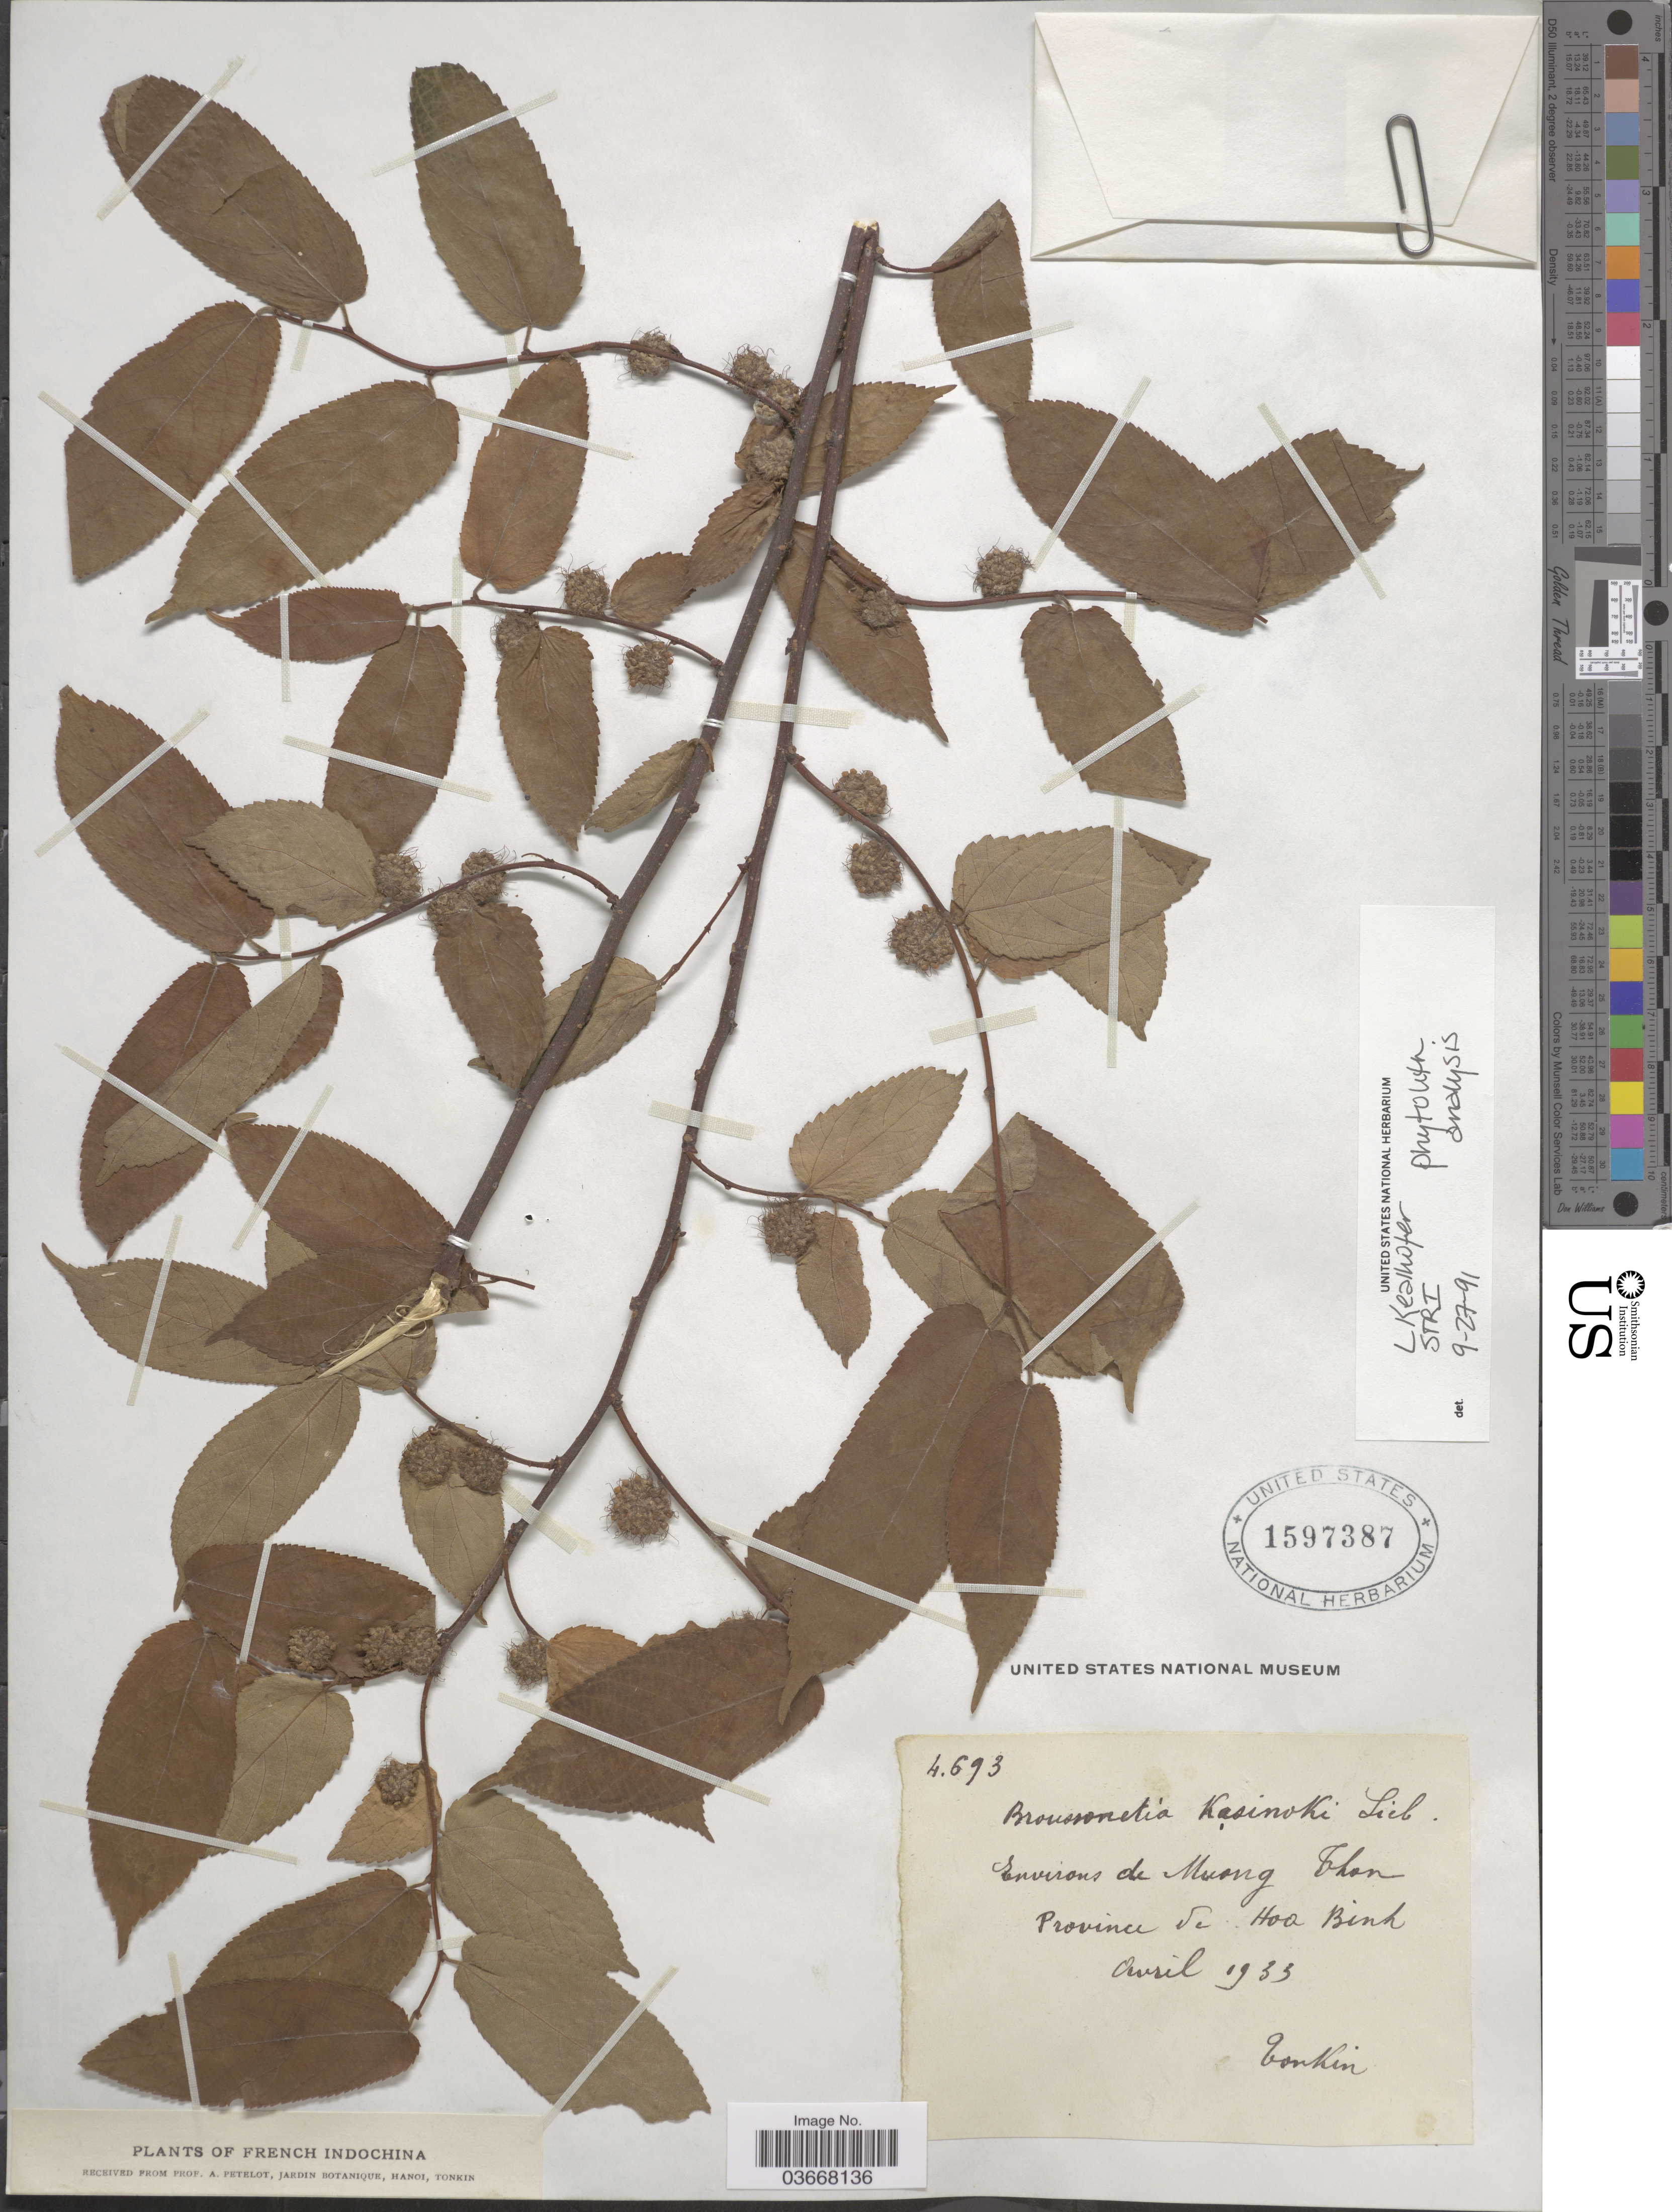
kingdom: Plantae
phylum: Tracheophyta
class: Magnoliopsida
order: Rosales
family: Moraceae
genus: Broussonetia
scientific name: Broussonetia kazinoki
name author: Siebold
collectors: P. A. Pételot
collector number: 4693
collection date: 1933-04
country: Vietnam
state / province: Hoa Binh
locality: French Indochina. Environs de Muong Thon.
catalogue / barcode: US 1597387